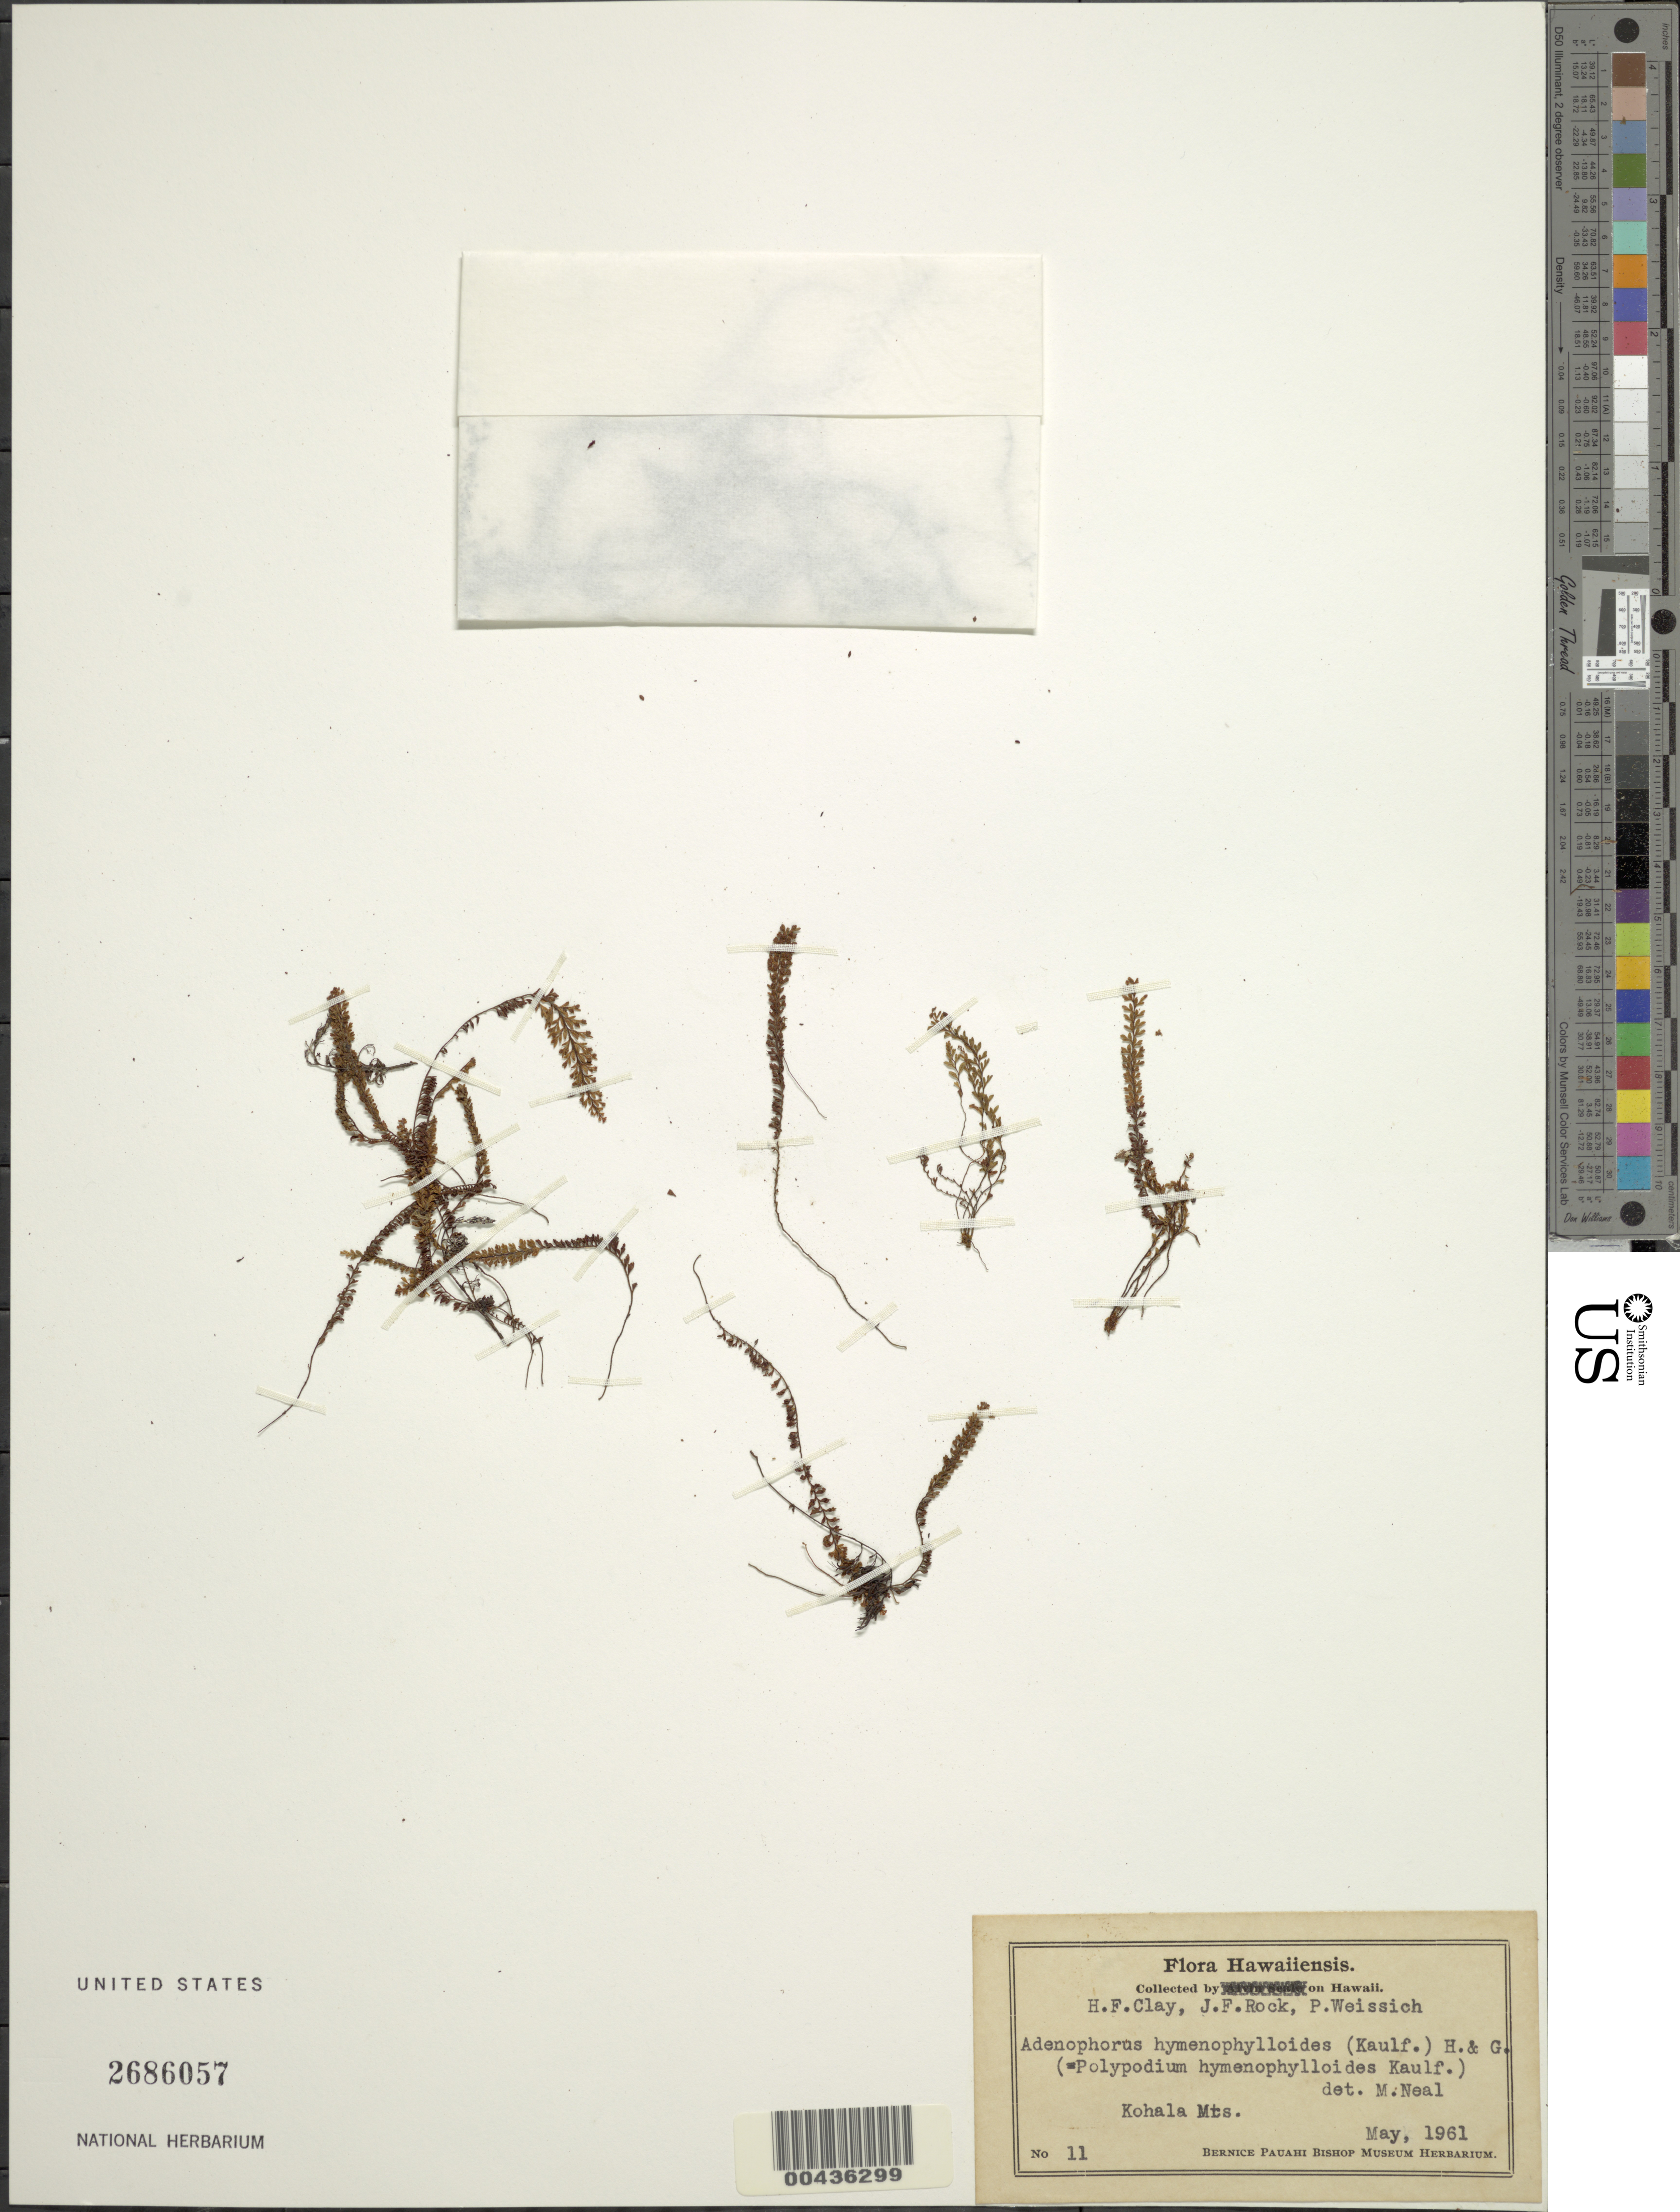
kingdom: Plantae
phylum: Tracheophyta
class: Polypodiopsida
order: Polypodiales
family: Polypodiaceae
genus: Adenophorus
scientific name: Adenophorus hymenophylloides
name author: (Kaulf.) Hook. & Grev.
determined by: Neal, Marie C.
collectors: H. Clay, J. F. Rock & P. Weissich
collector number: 11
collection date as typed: May 1961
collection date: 1961-05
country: United States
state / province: Hawaii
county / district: Hawaii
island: Hawaii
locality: Kohala Mts.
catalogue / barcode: US 2686057